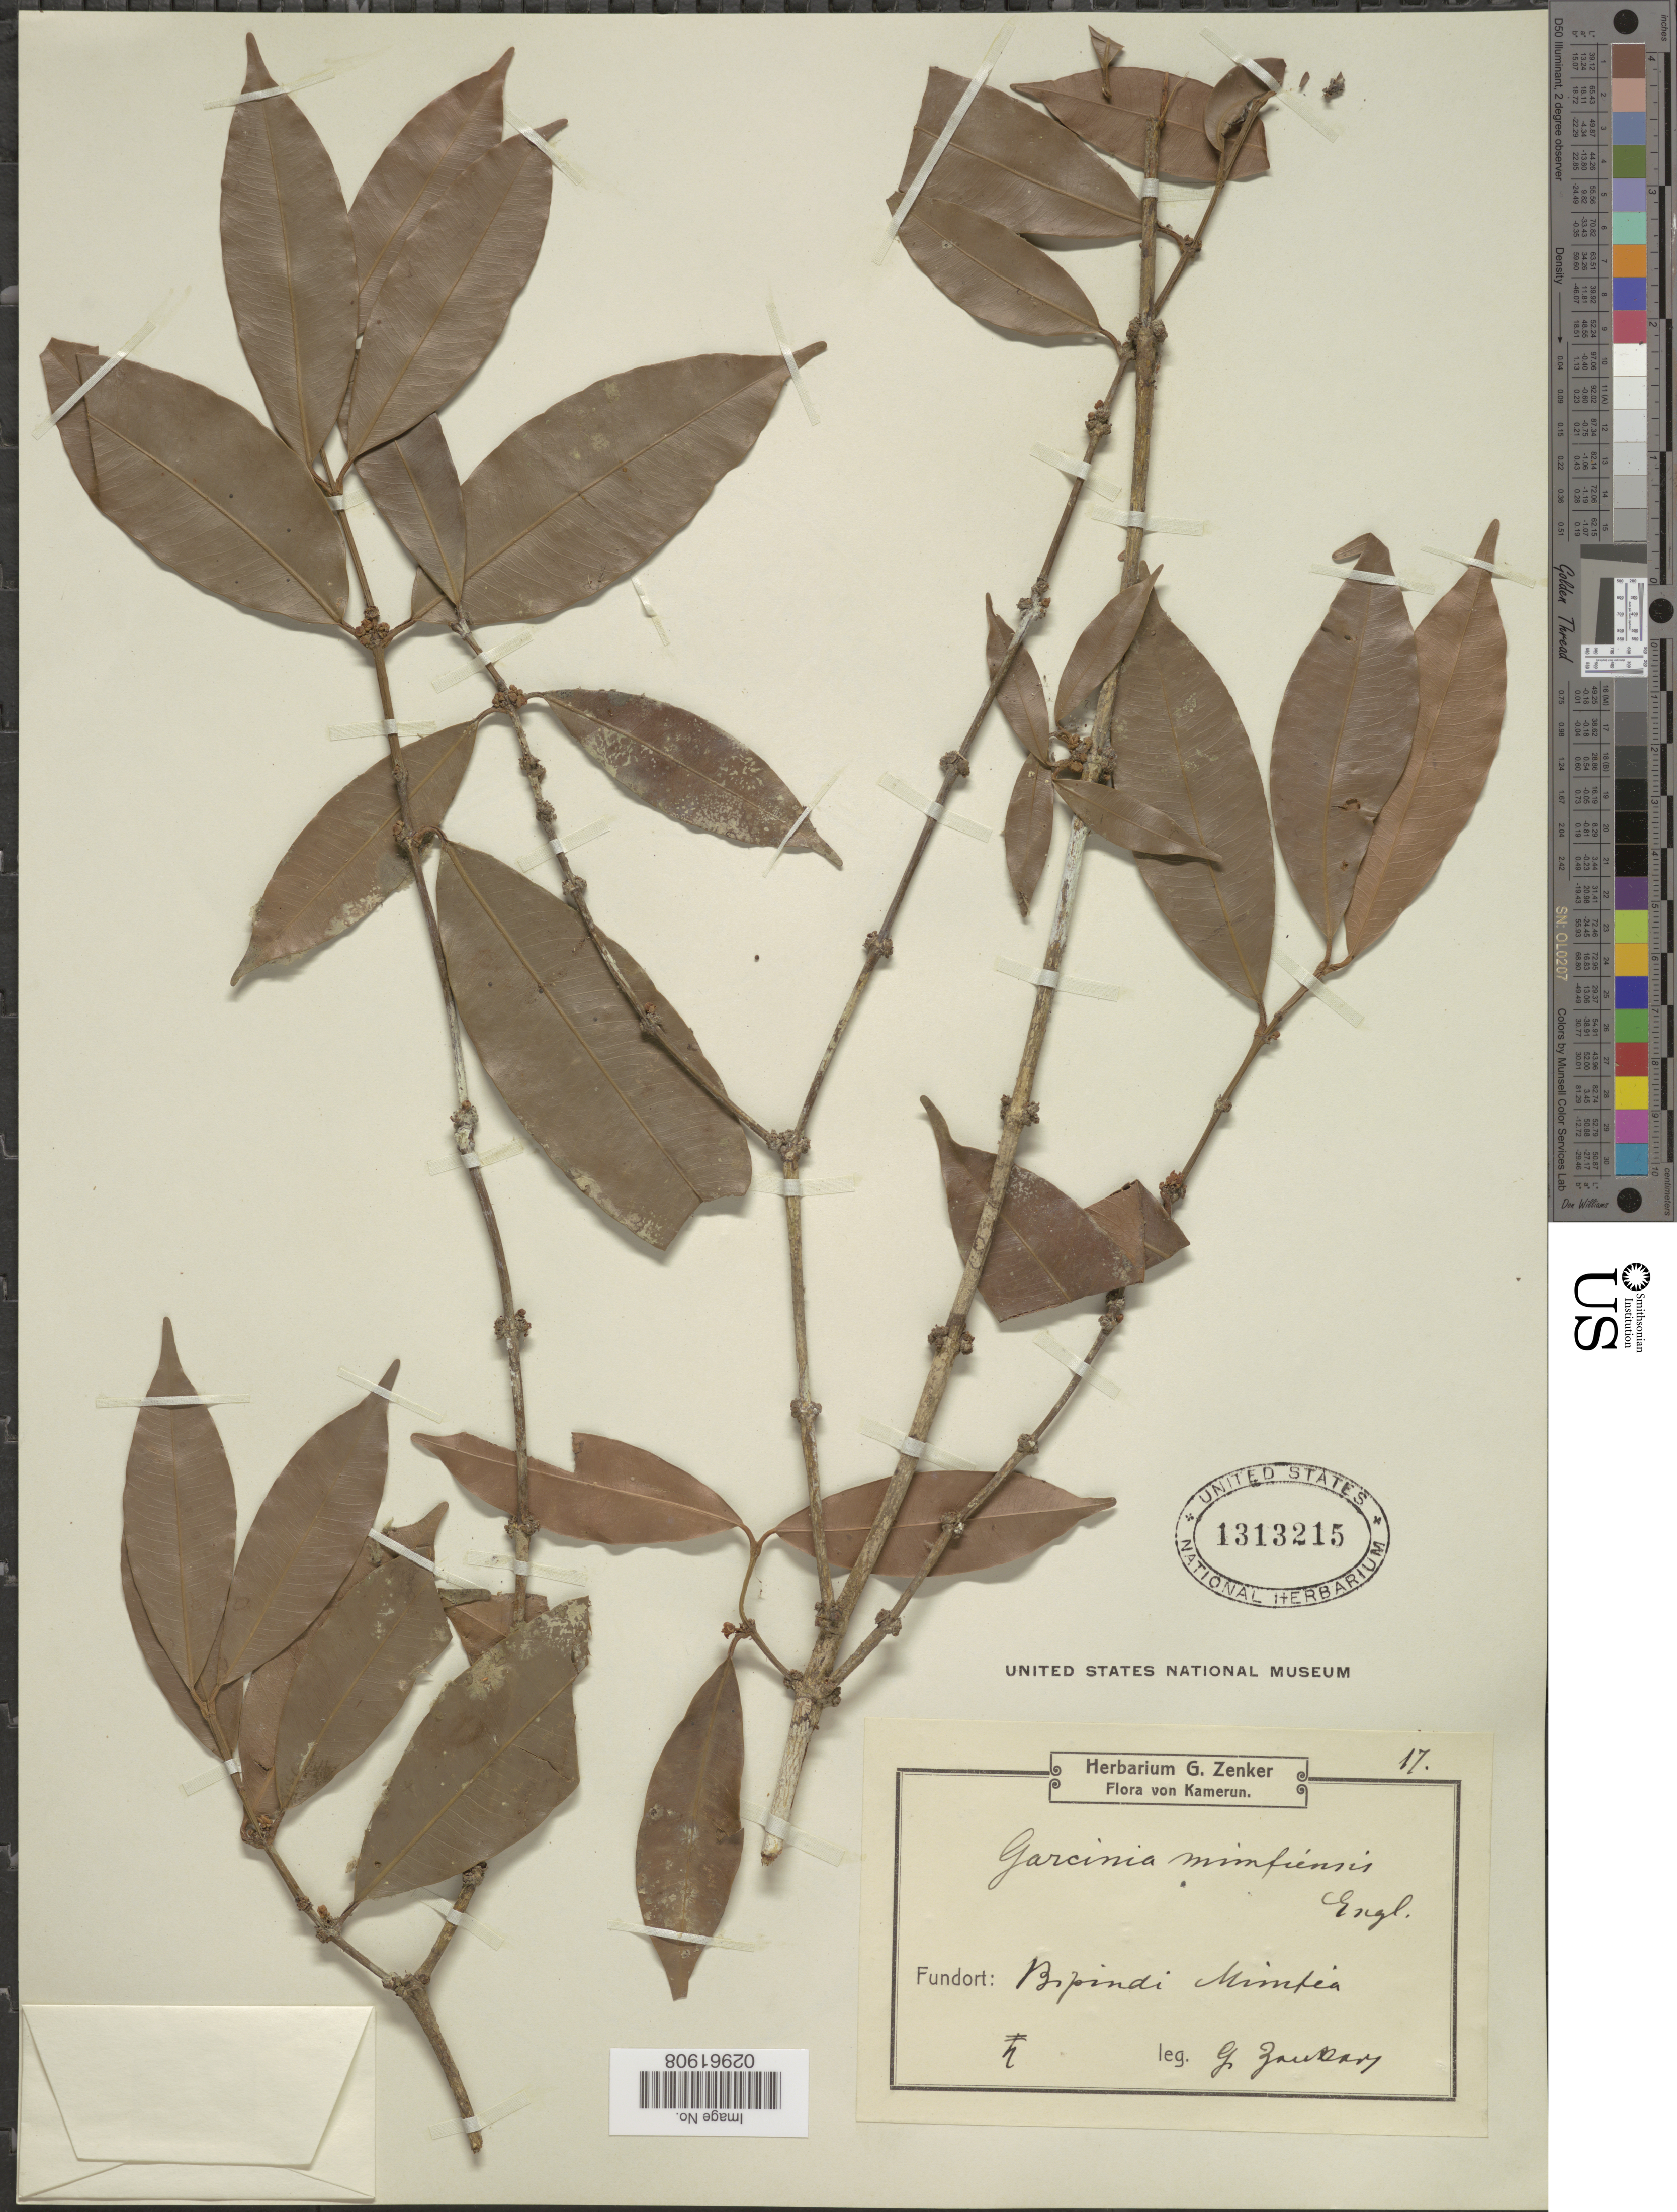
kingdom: Plantae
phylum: Tracheophyta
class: Magnoliopsida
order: Malpighiales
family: Clusiaceae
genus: Garcinia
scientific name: Garcinia mimfiensis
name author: Engl.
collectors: G. A. Zenker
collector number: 17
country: Cameroon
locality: Fundort: Bipindi, Mimfea.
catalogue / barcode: US 1313215